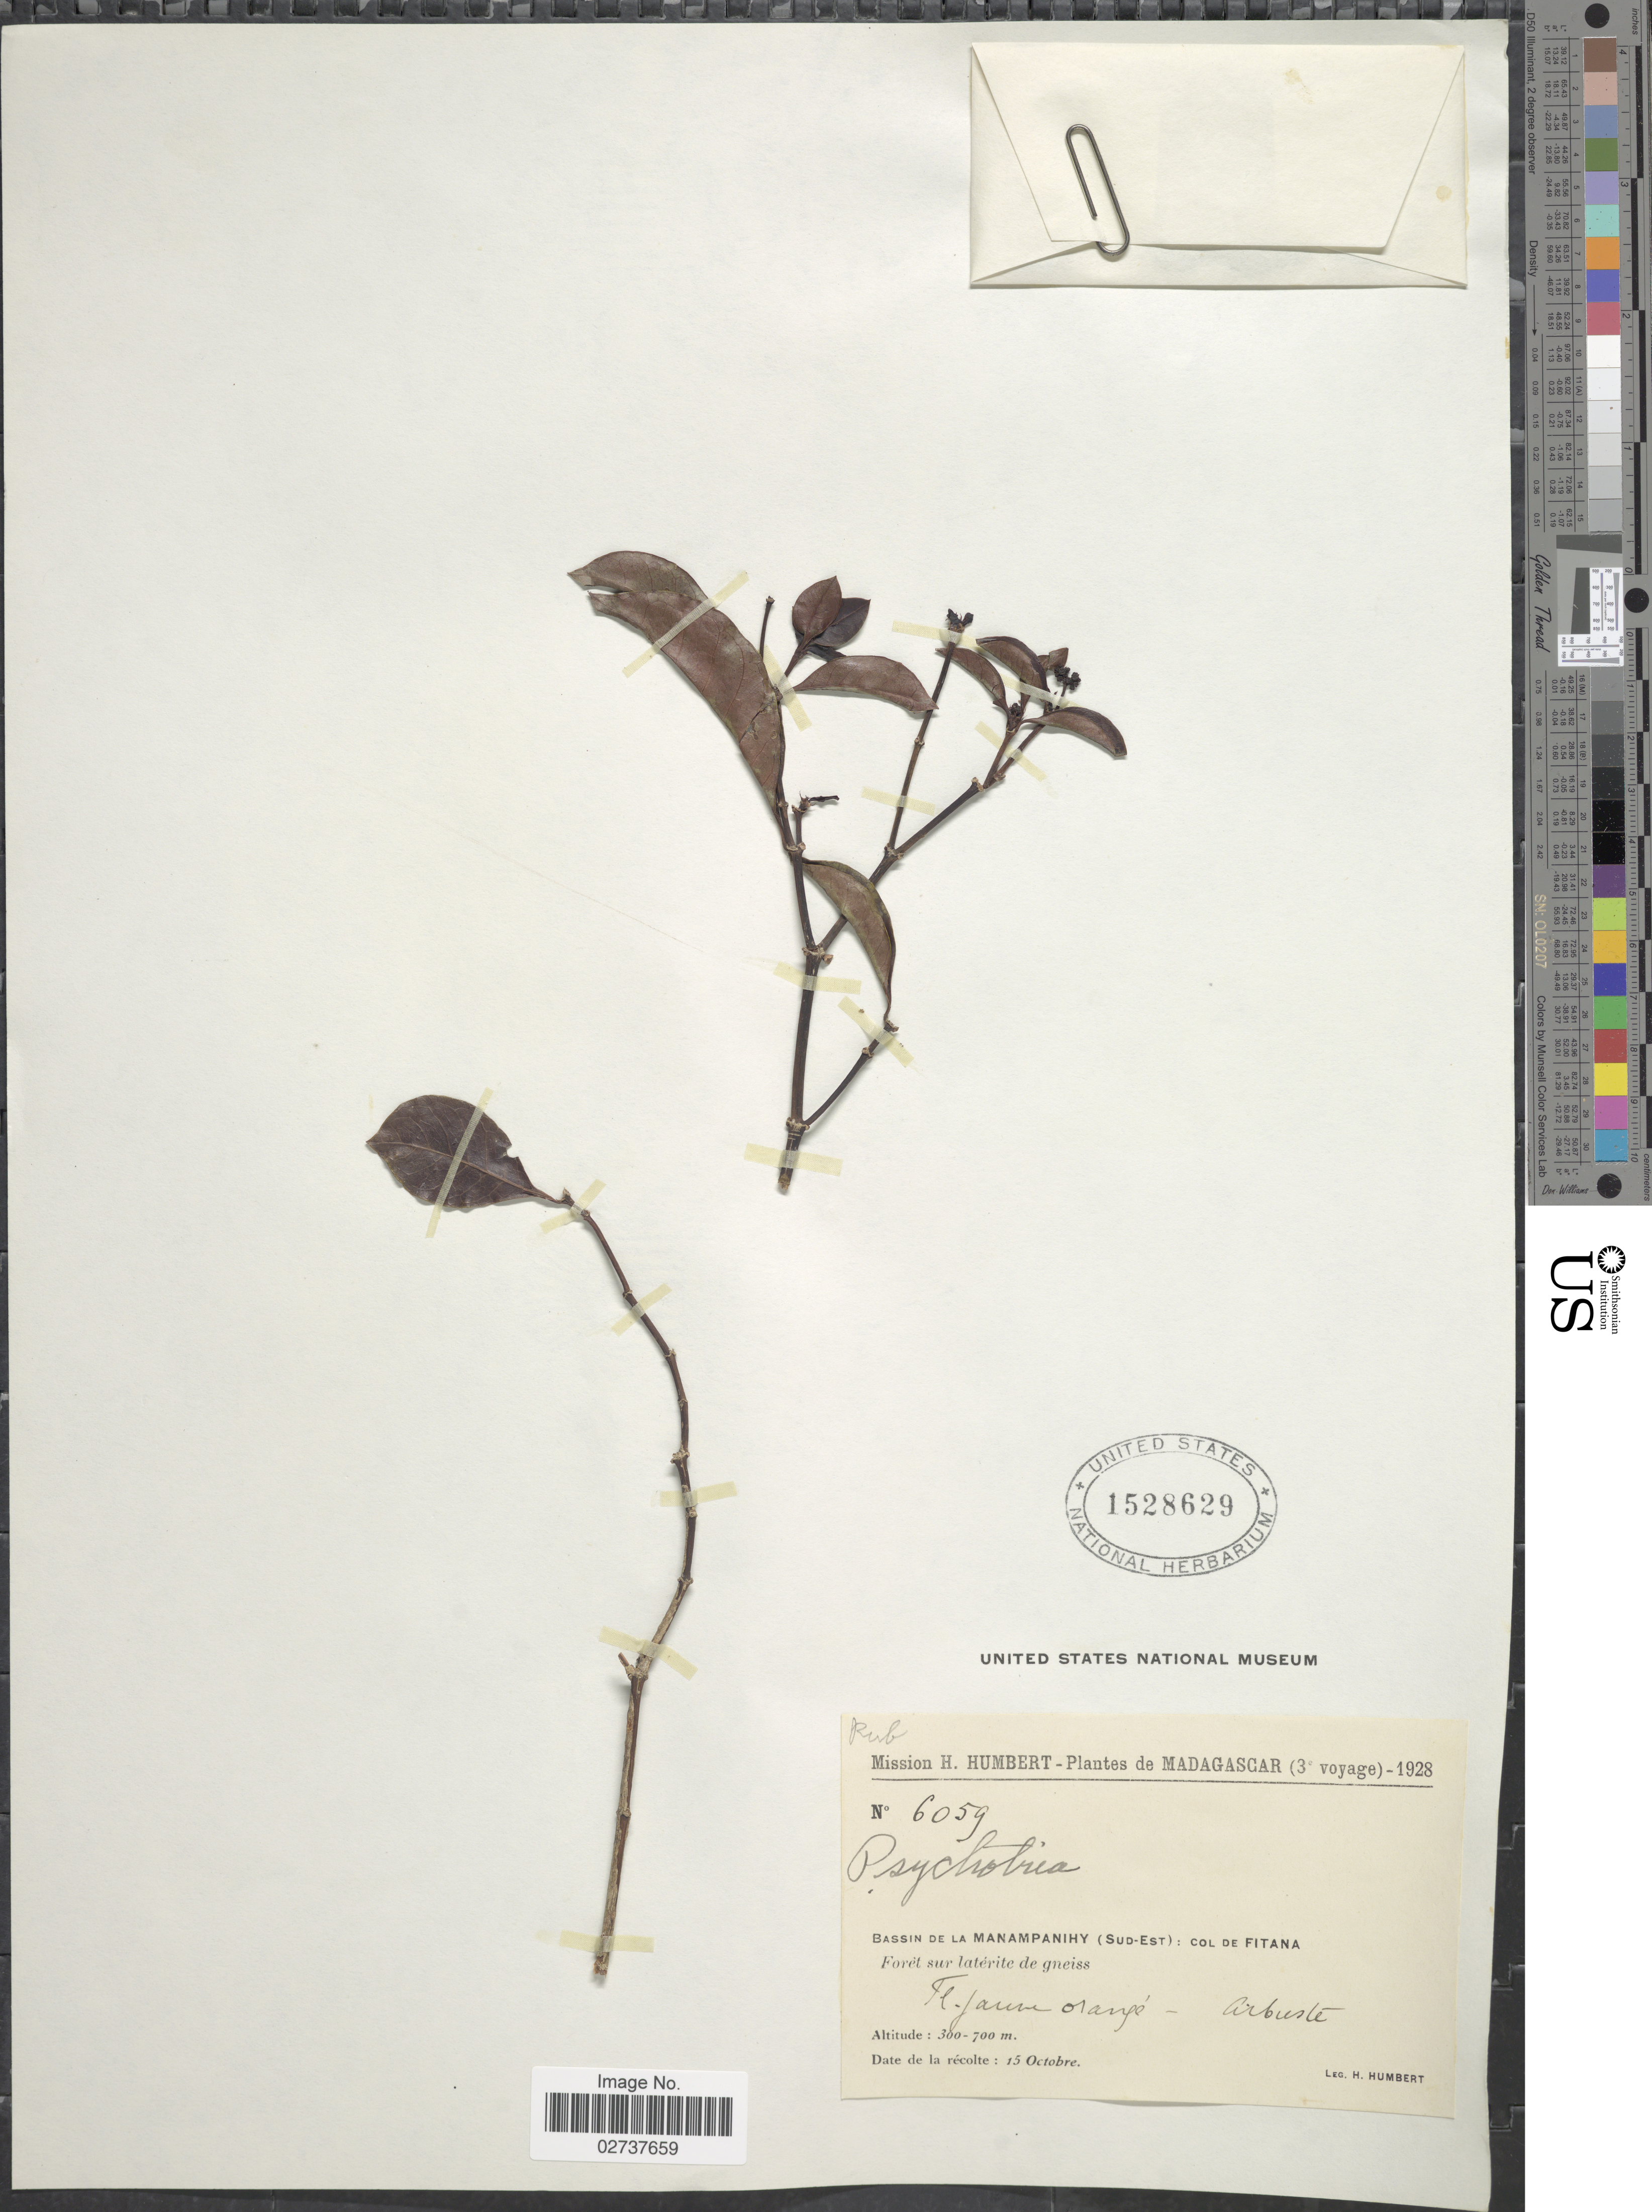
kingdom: Plantae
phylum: Tracheophyta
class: Magnoliopsida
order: Gentianales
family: Rubiaceae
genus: Psychotria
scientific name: Psychotria sp.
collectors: H. Humbert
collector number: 6059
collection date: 1928-10-15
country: Madagascar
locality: Bassin de la Manampanihy (Sud-Est): Col de Fitana.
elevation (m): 300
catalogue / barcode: US 1528629